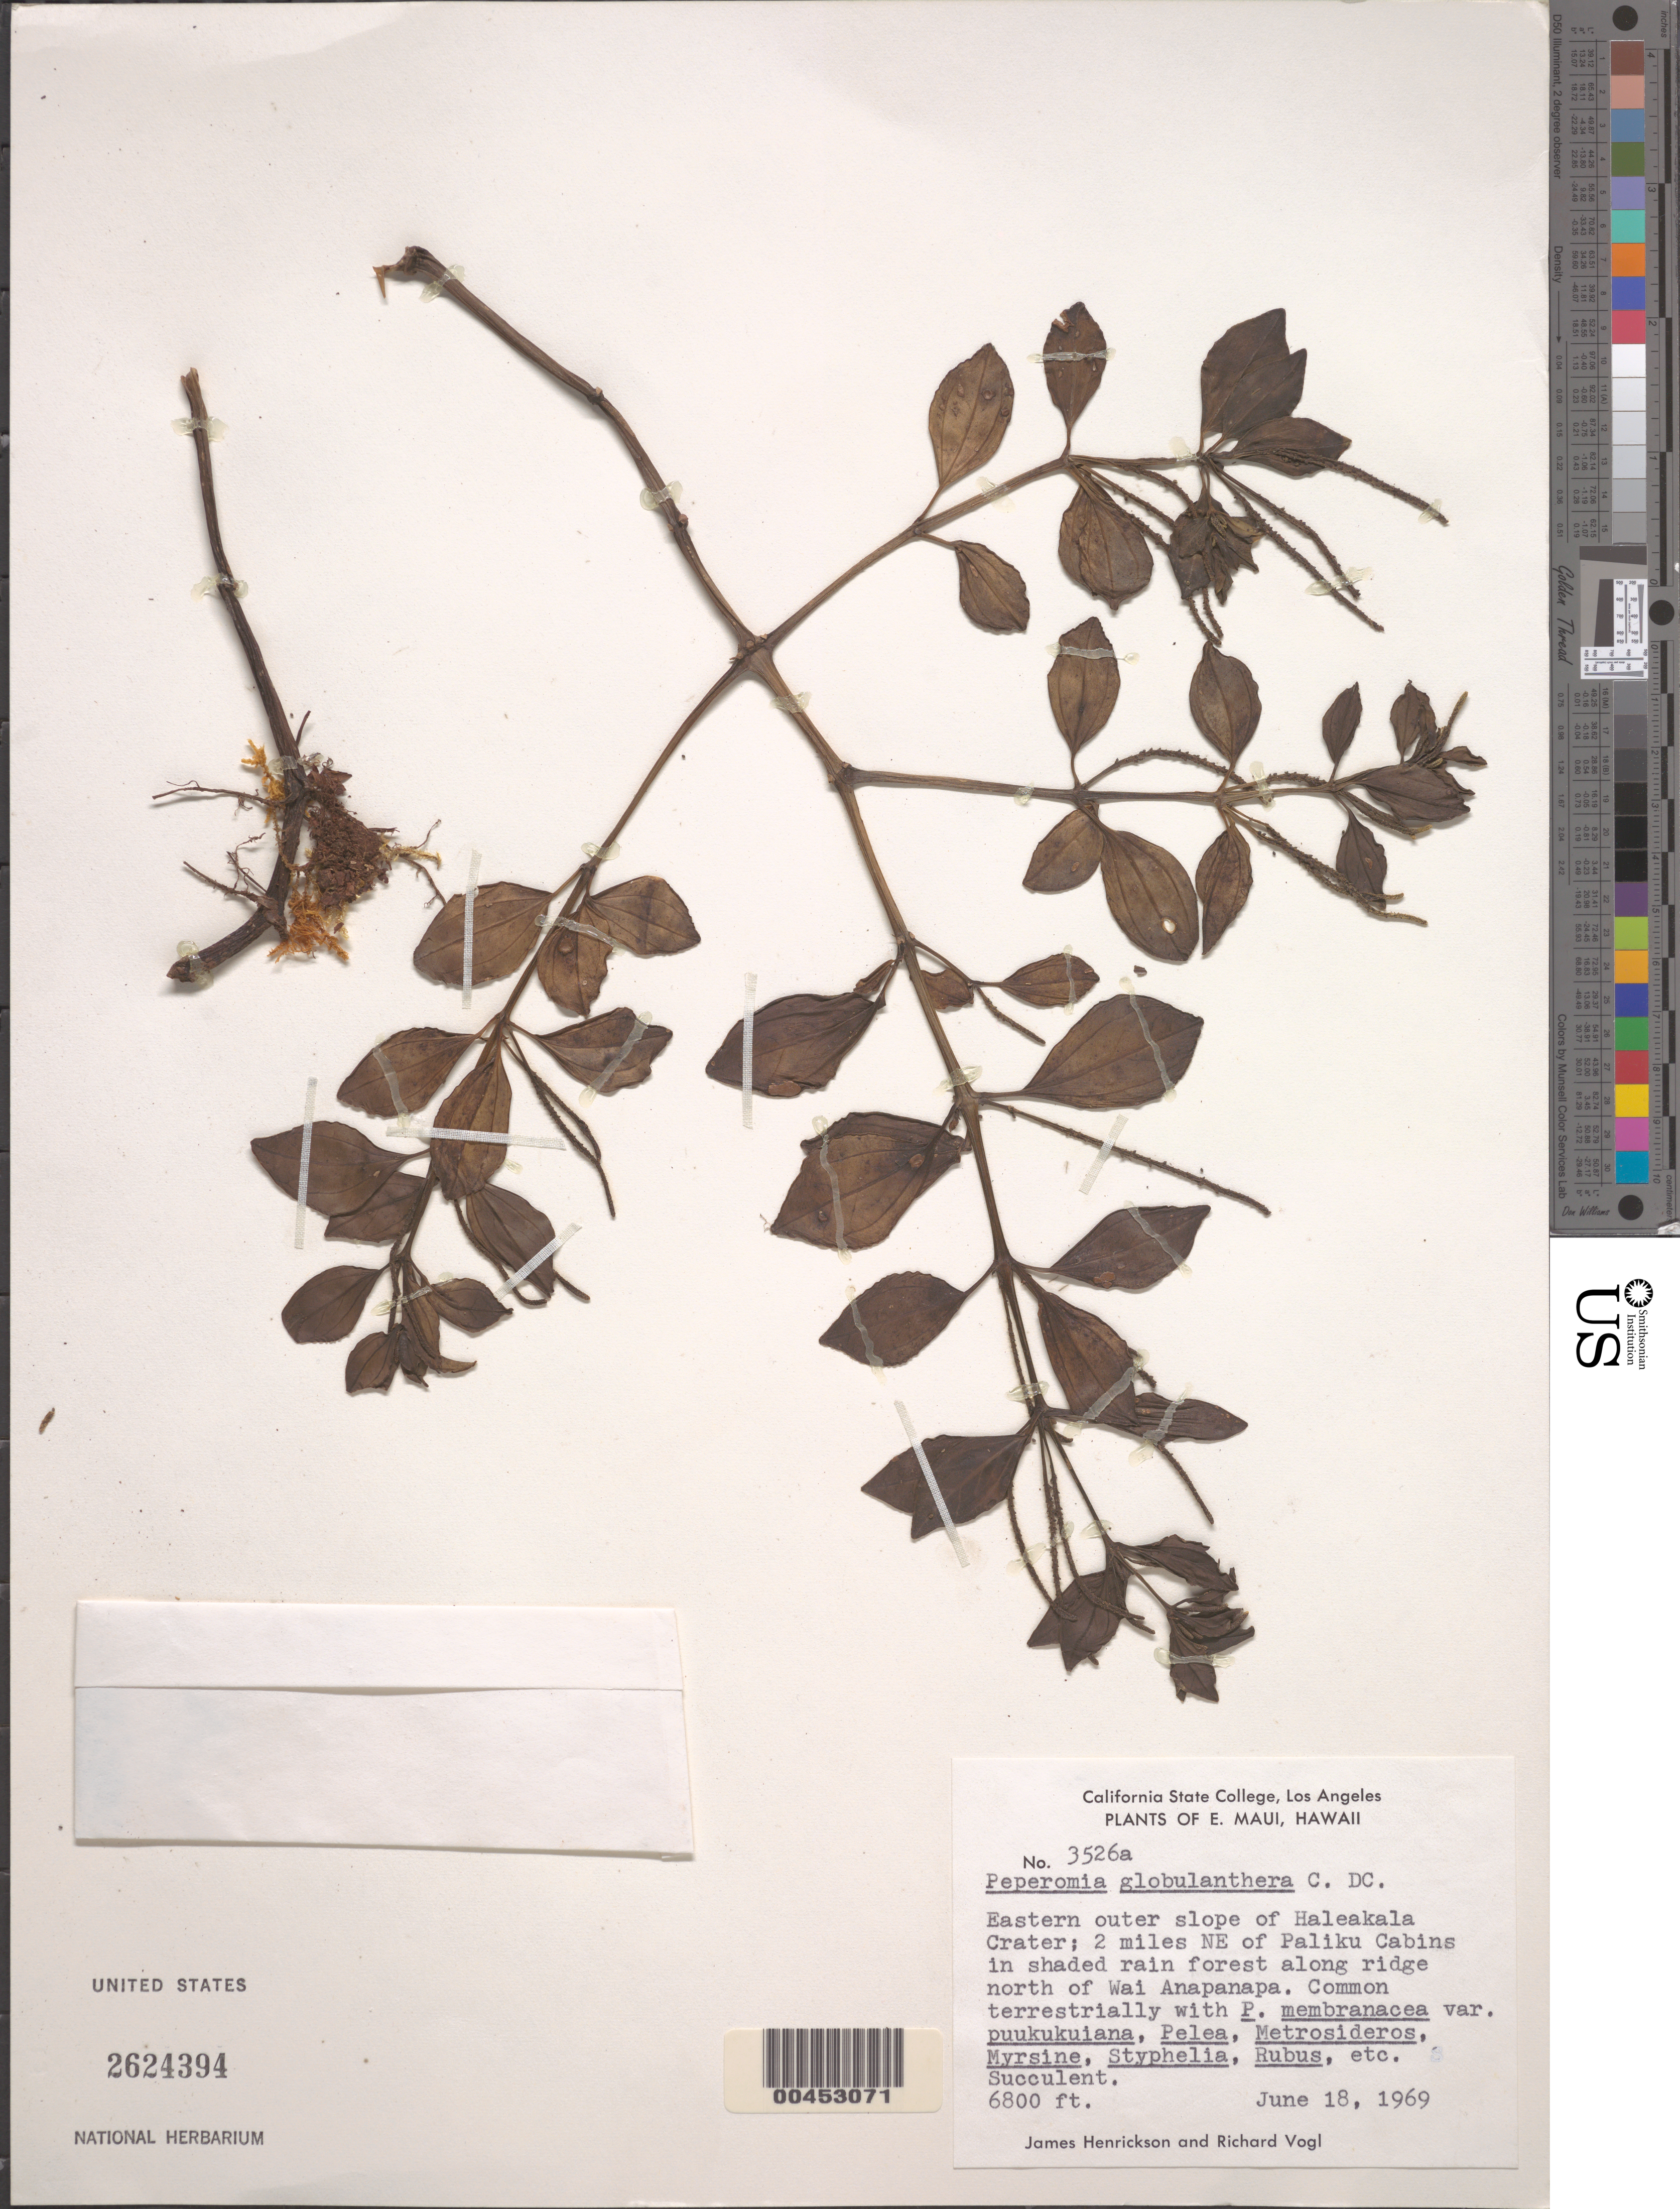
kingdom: Plantae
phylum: Tracheophyta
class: Magnoliopsida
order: Piperales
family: Piperaceae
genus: Peperomia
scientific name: Peperomia globulanthera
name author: C. DC.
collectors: J. S. Henrickson & R. Vogl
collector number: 3526a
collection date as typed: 18 Jun 1969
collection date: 1969-06-18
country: United States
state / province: Hawaii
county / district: Maui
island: Maui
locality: E Maui, E outer slope of Haleakala Crater; 2 mi NE of Paliku Cabins, along ridge N of Wai Anapanapa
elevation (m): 2073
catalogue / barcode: US 2624394